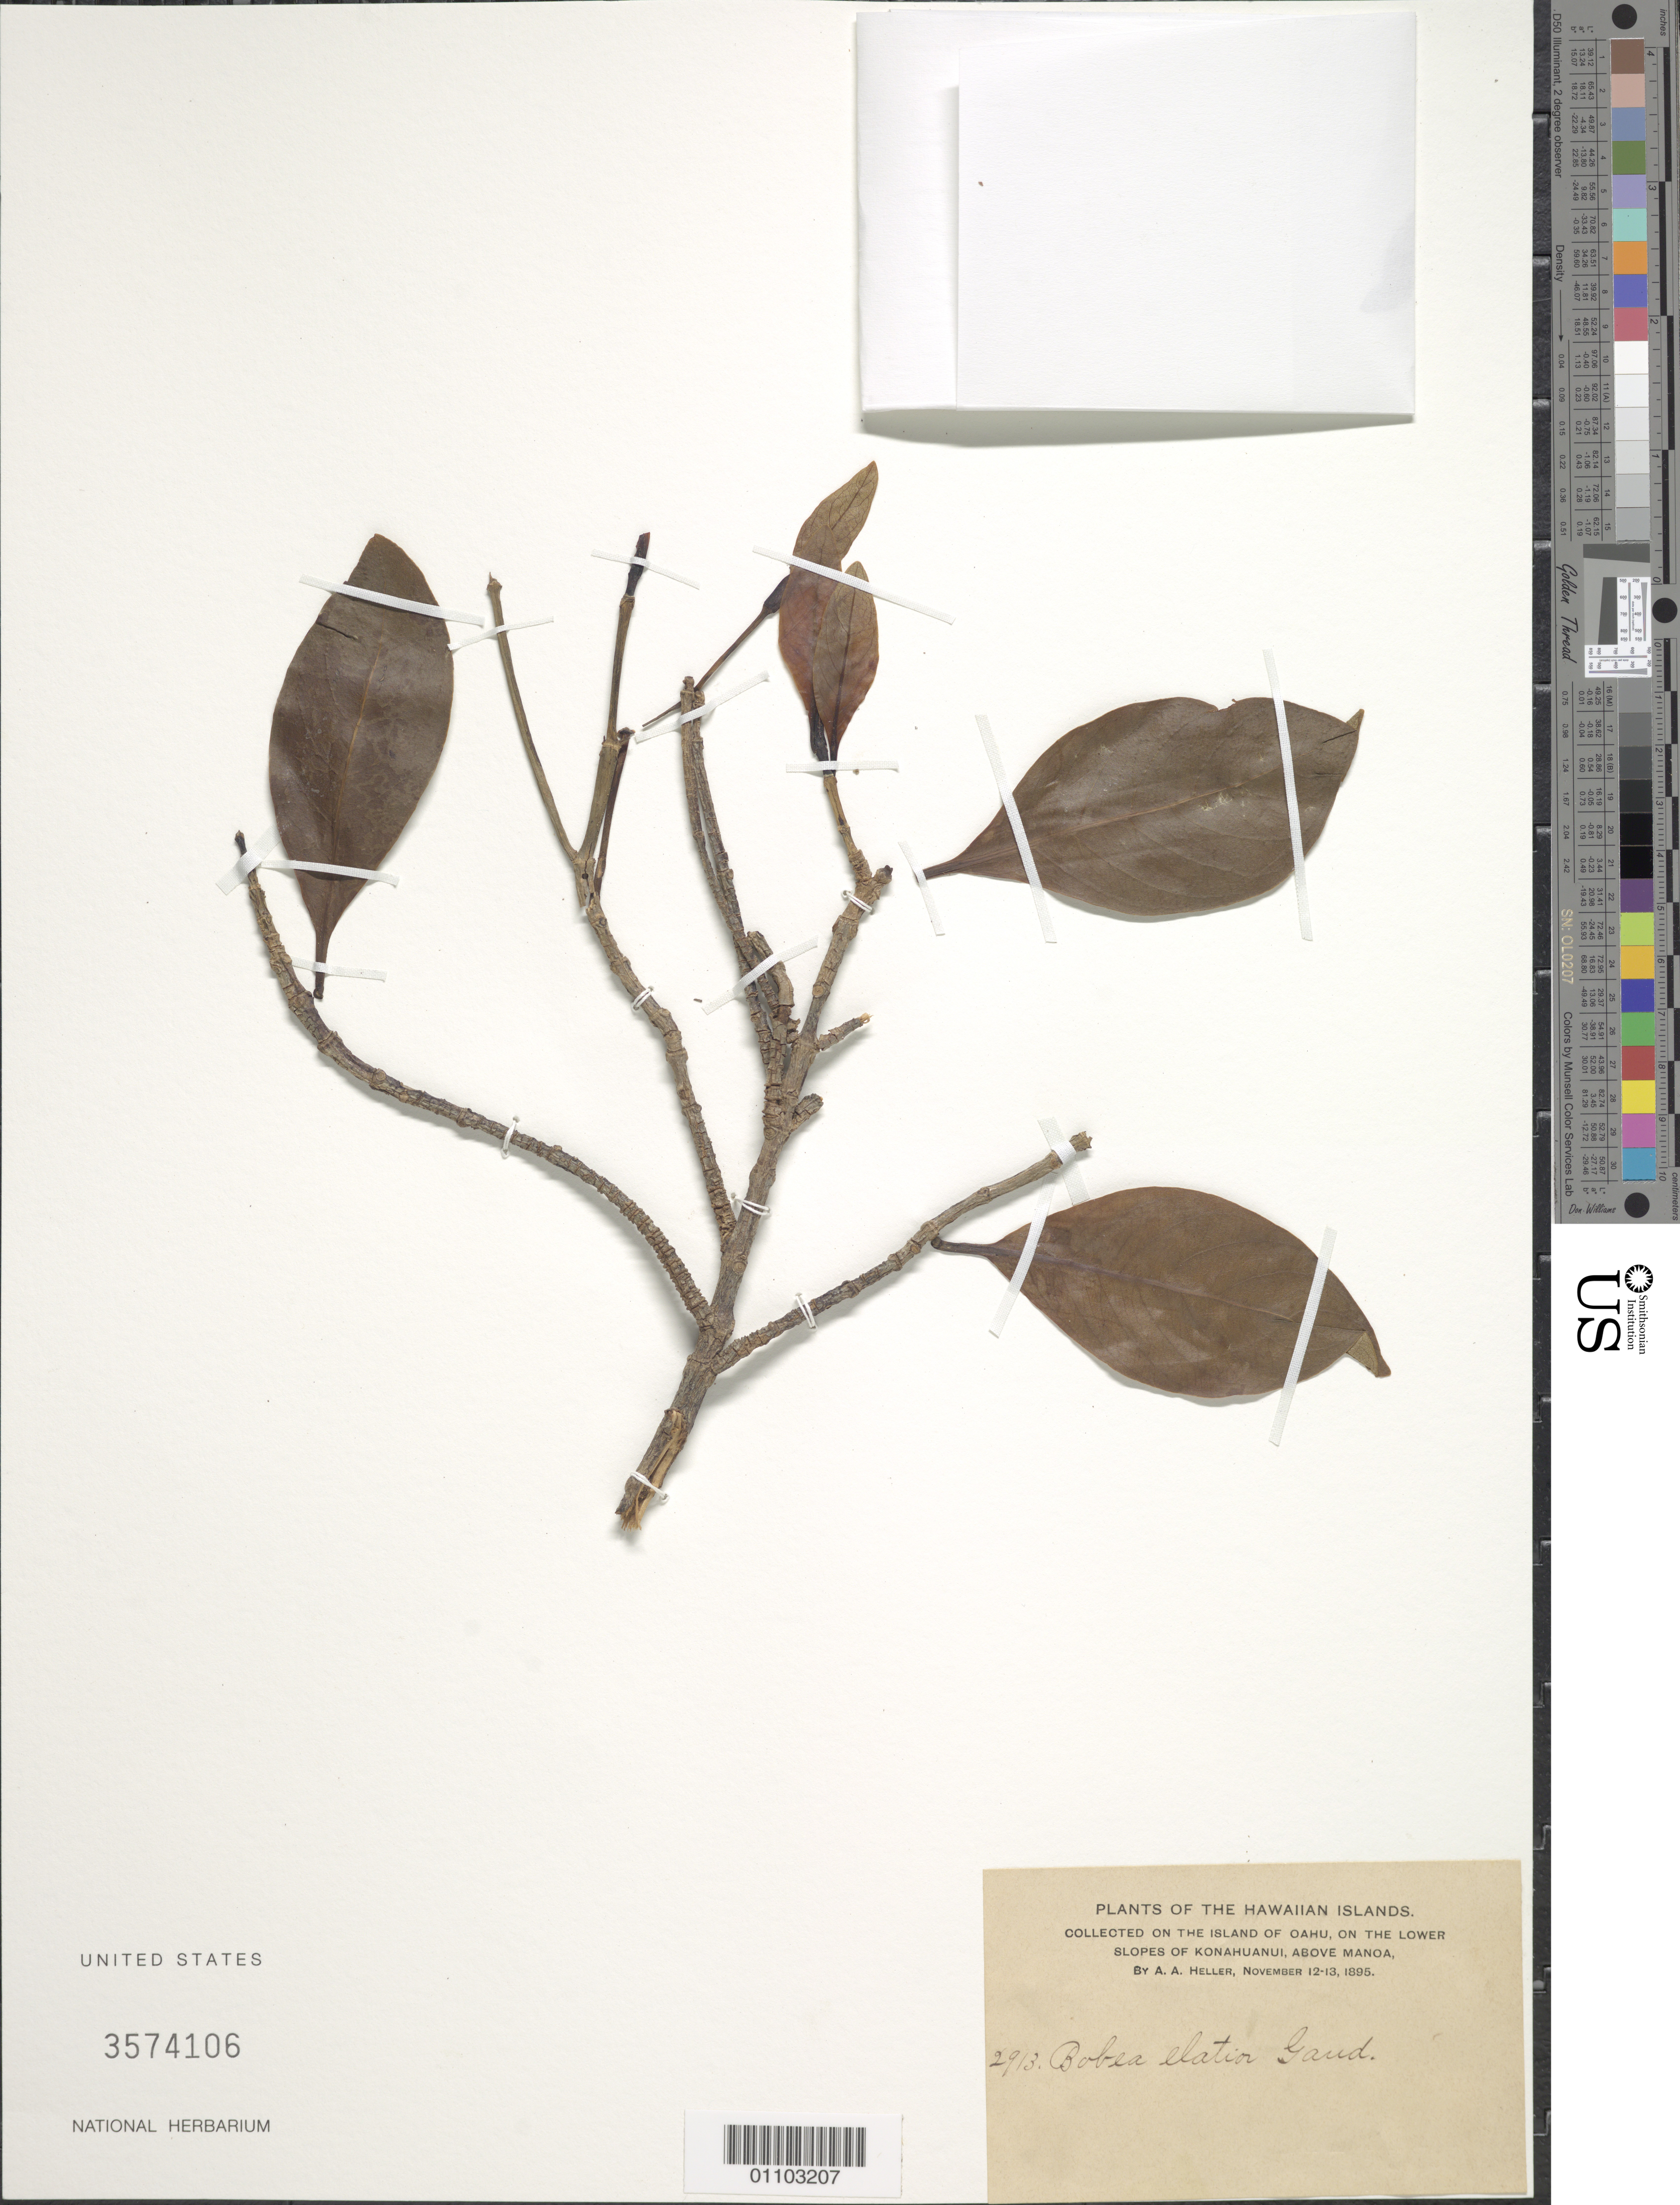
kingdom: Plantae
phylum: Tracheophyta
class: Magnoliopsida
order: Gentianales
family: Rubiaceae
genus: Bobea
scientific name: Bobea elatior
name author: Gaudich.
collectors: A. A. Heller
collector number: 2913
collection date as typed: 12 Nov 1895 to 13 Nov 1895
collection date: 1895-11-12/1895-11-13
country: United States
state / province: Hawaii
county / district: Honolulu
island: Oahu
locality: Lower slopes of Konahuanui, above Manoa.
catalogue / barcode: US 3574106